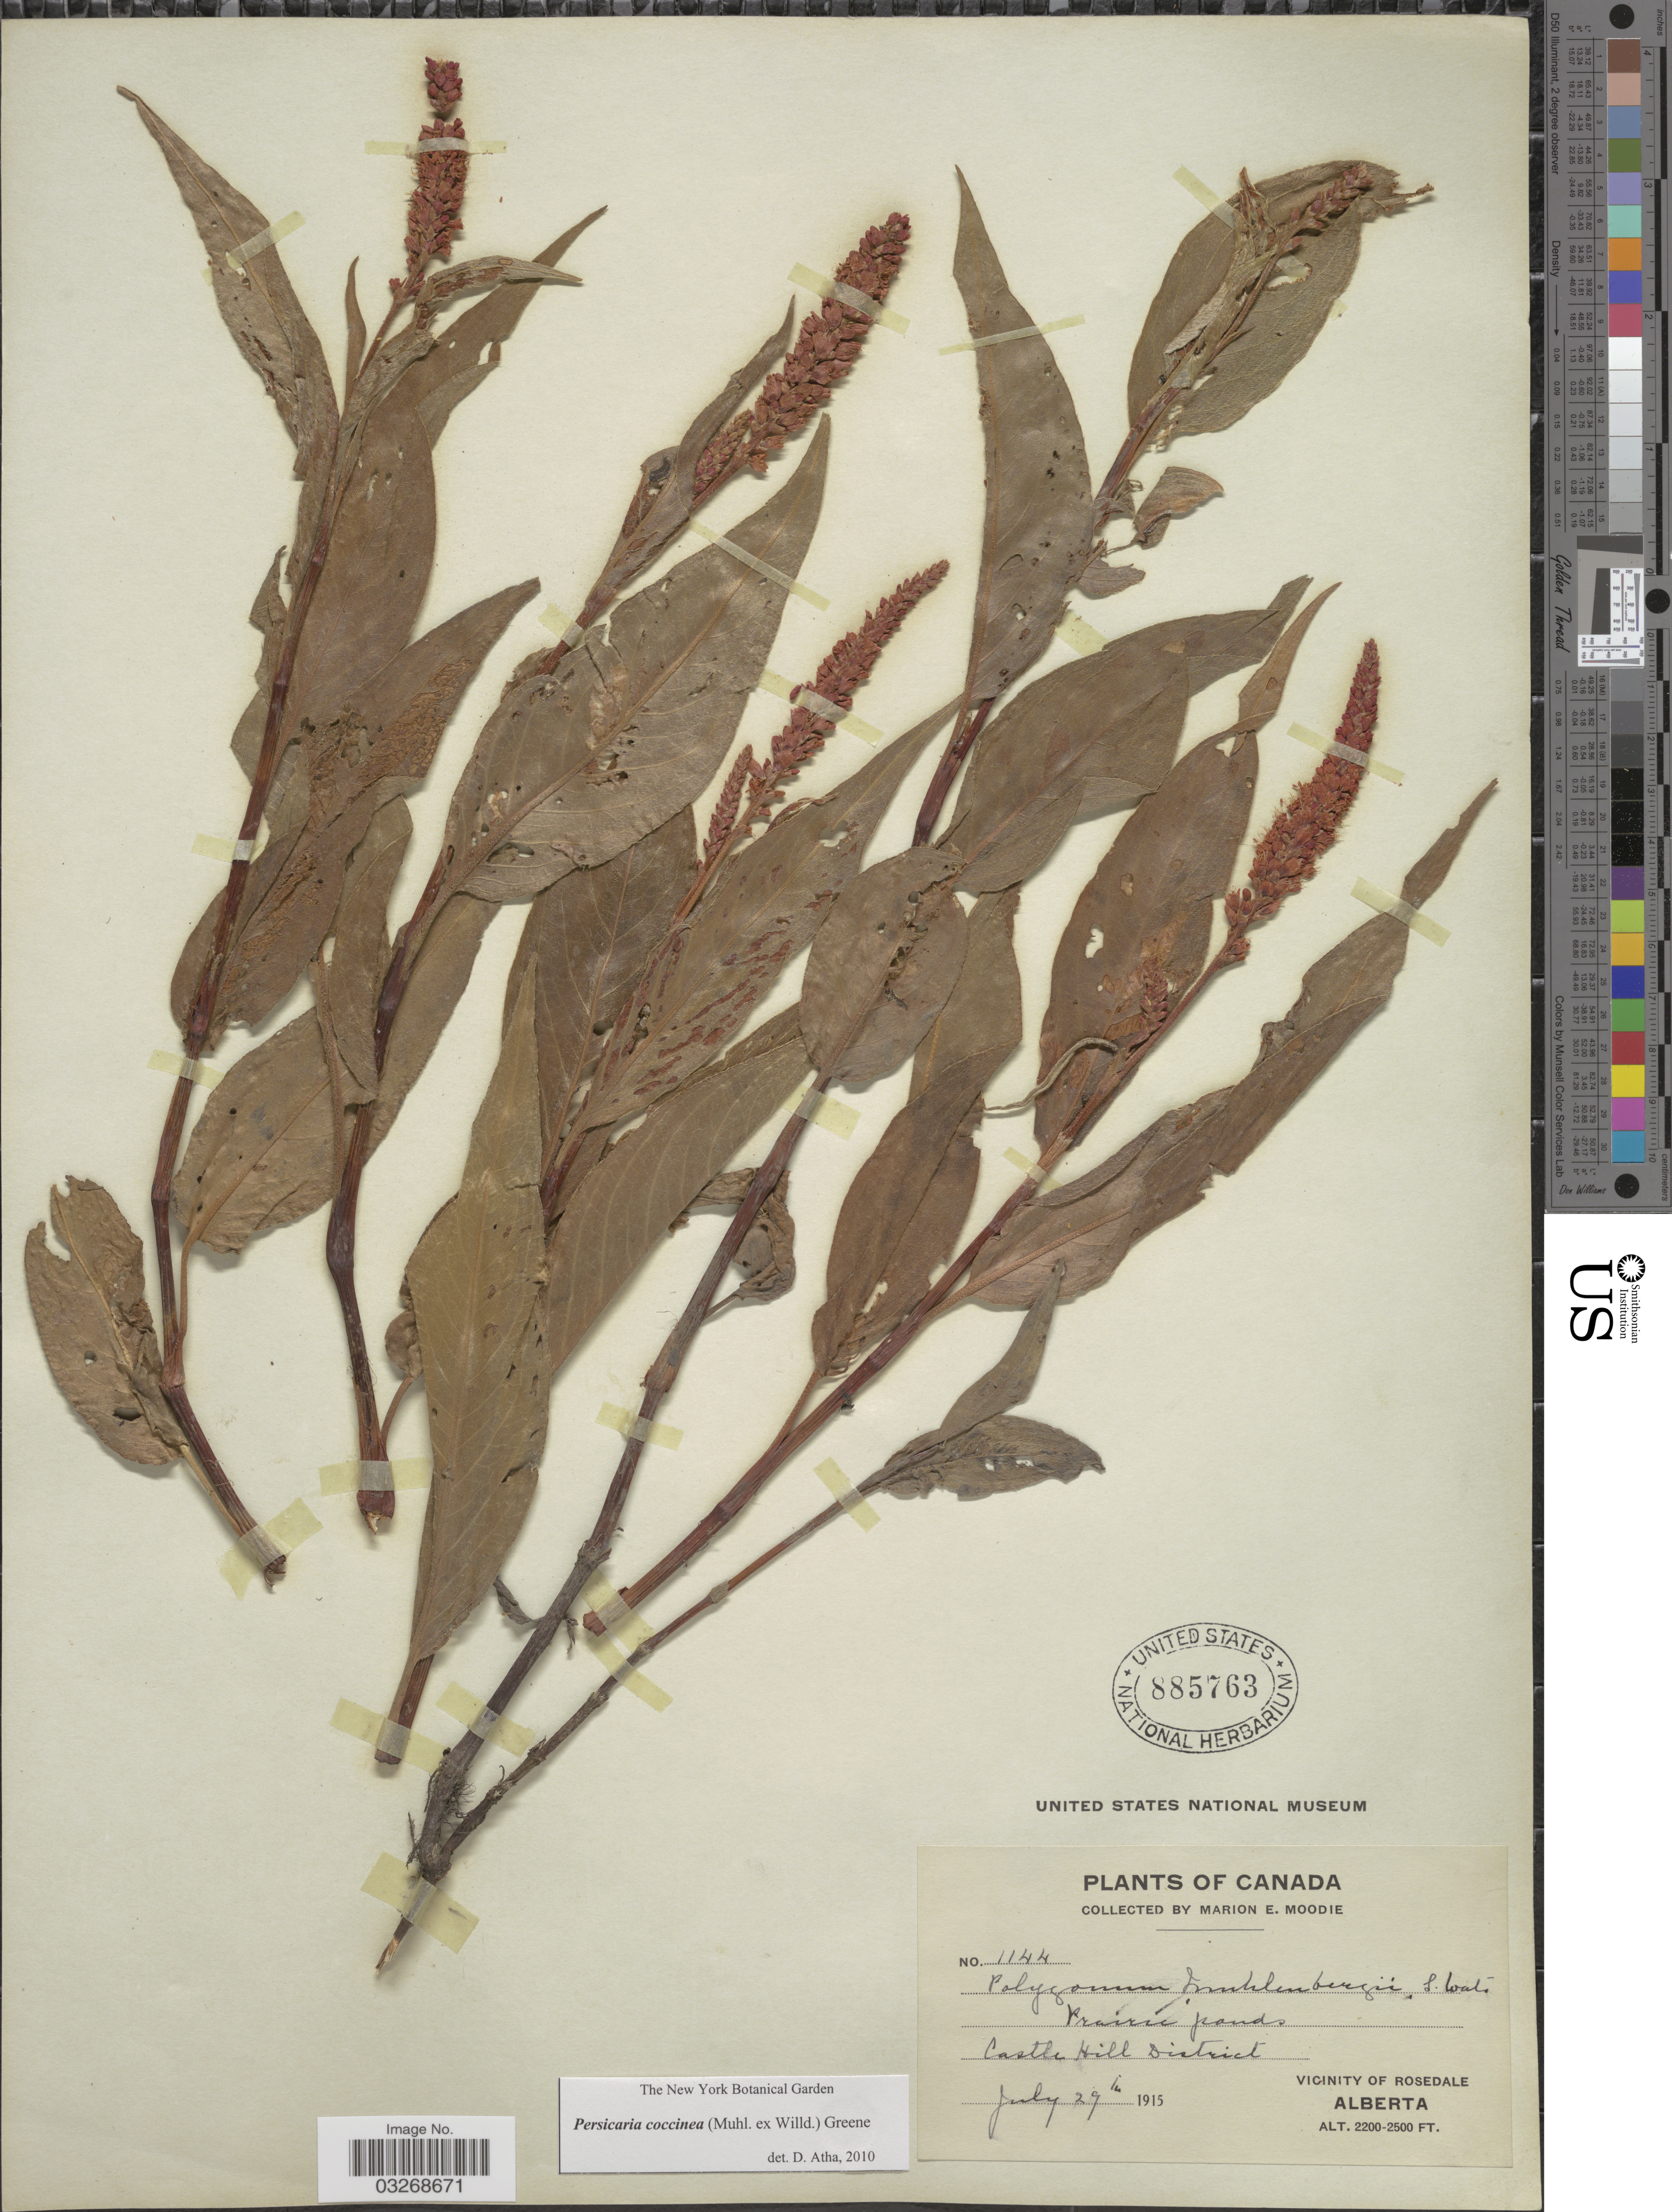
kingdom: Plantae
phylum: Tracheophyta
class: Magnoliopsida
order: Caryophyllales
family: Polygonaceae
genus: Persicaria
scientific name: Persicaria coccinea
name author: (Muhl. ex Willd.) Greene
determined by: Atha, D. E.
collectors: M. E. Moodie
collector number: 1144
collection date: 1915-07-29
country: Canada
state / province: Alberta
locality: Castle Hill District. Vicinity of Rosedale.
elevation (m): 671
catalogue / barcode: US 885763